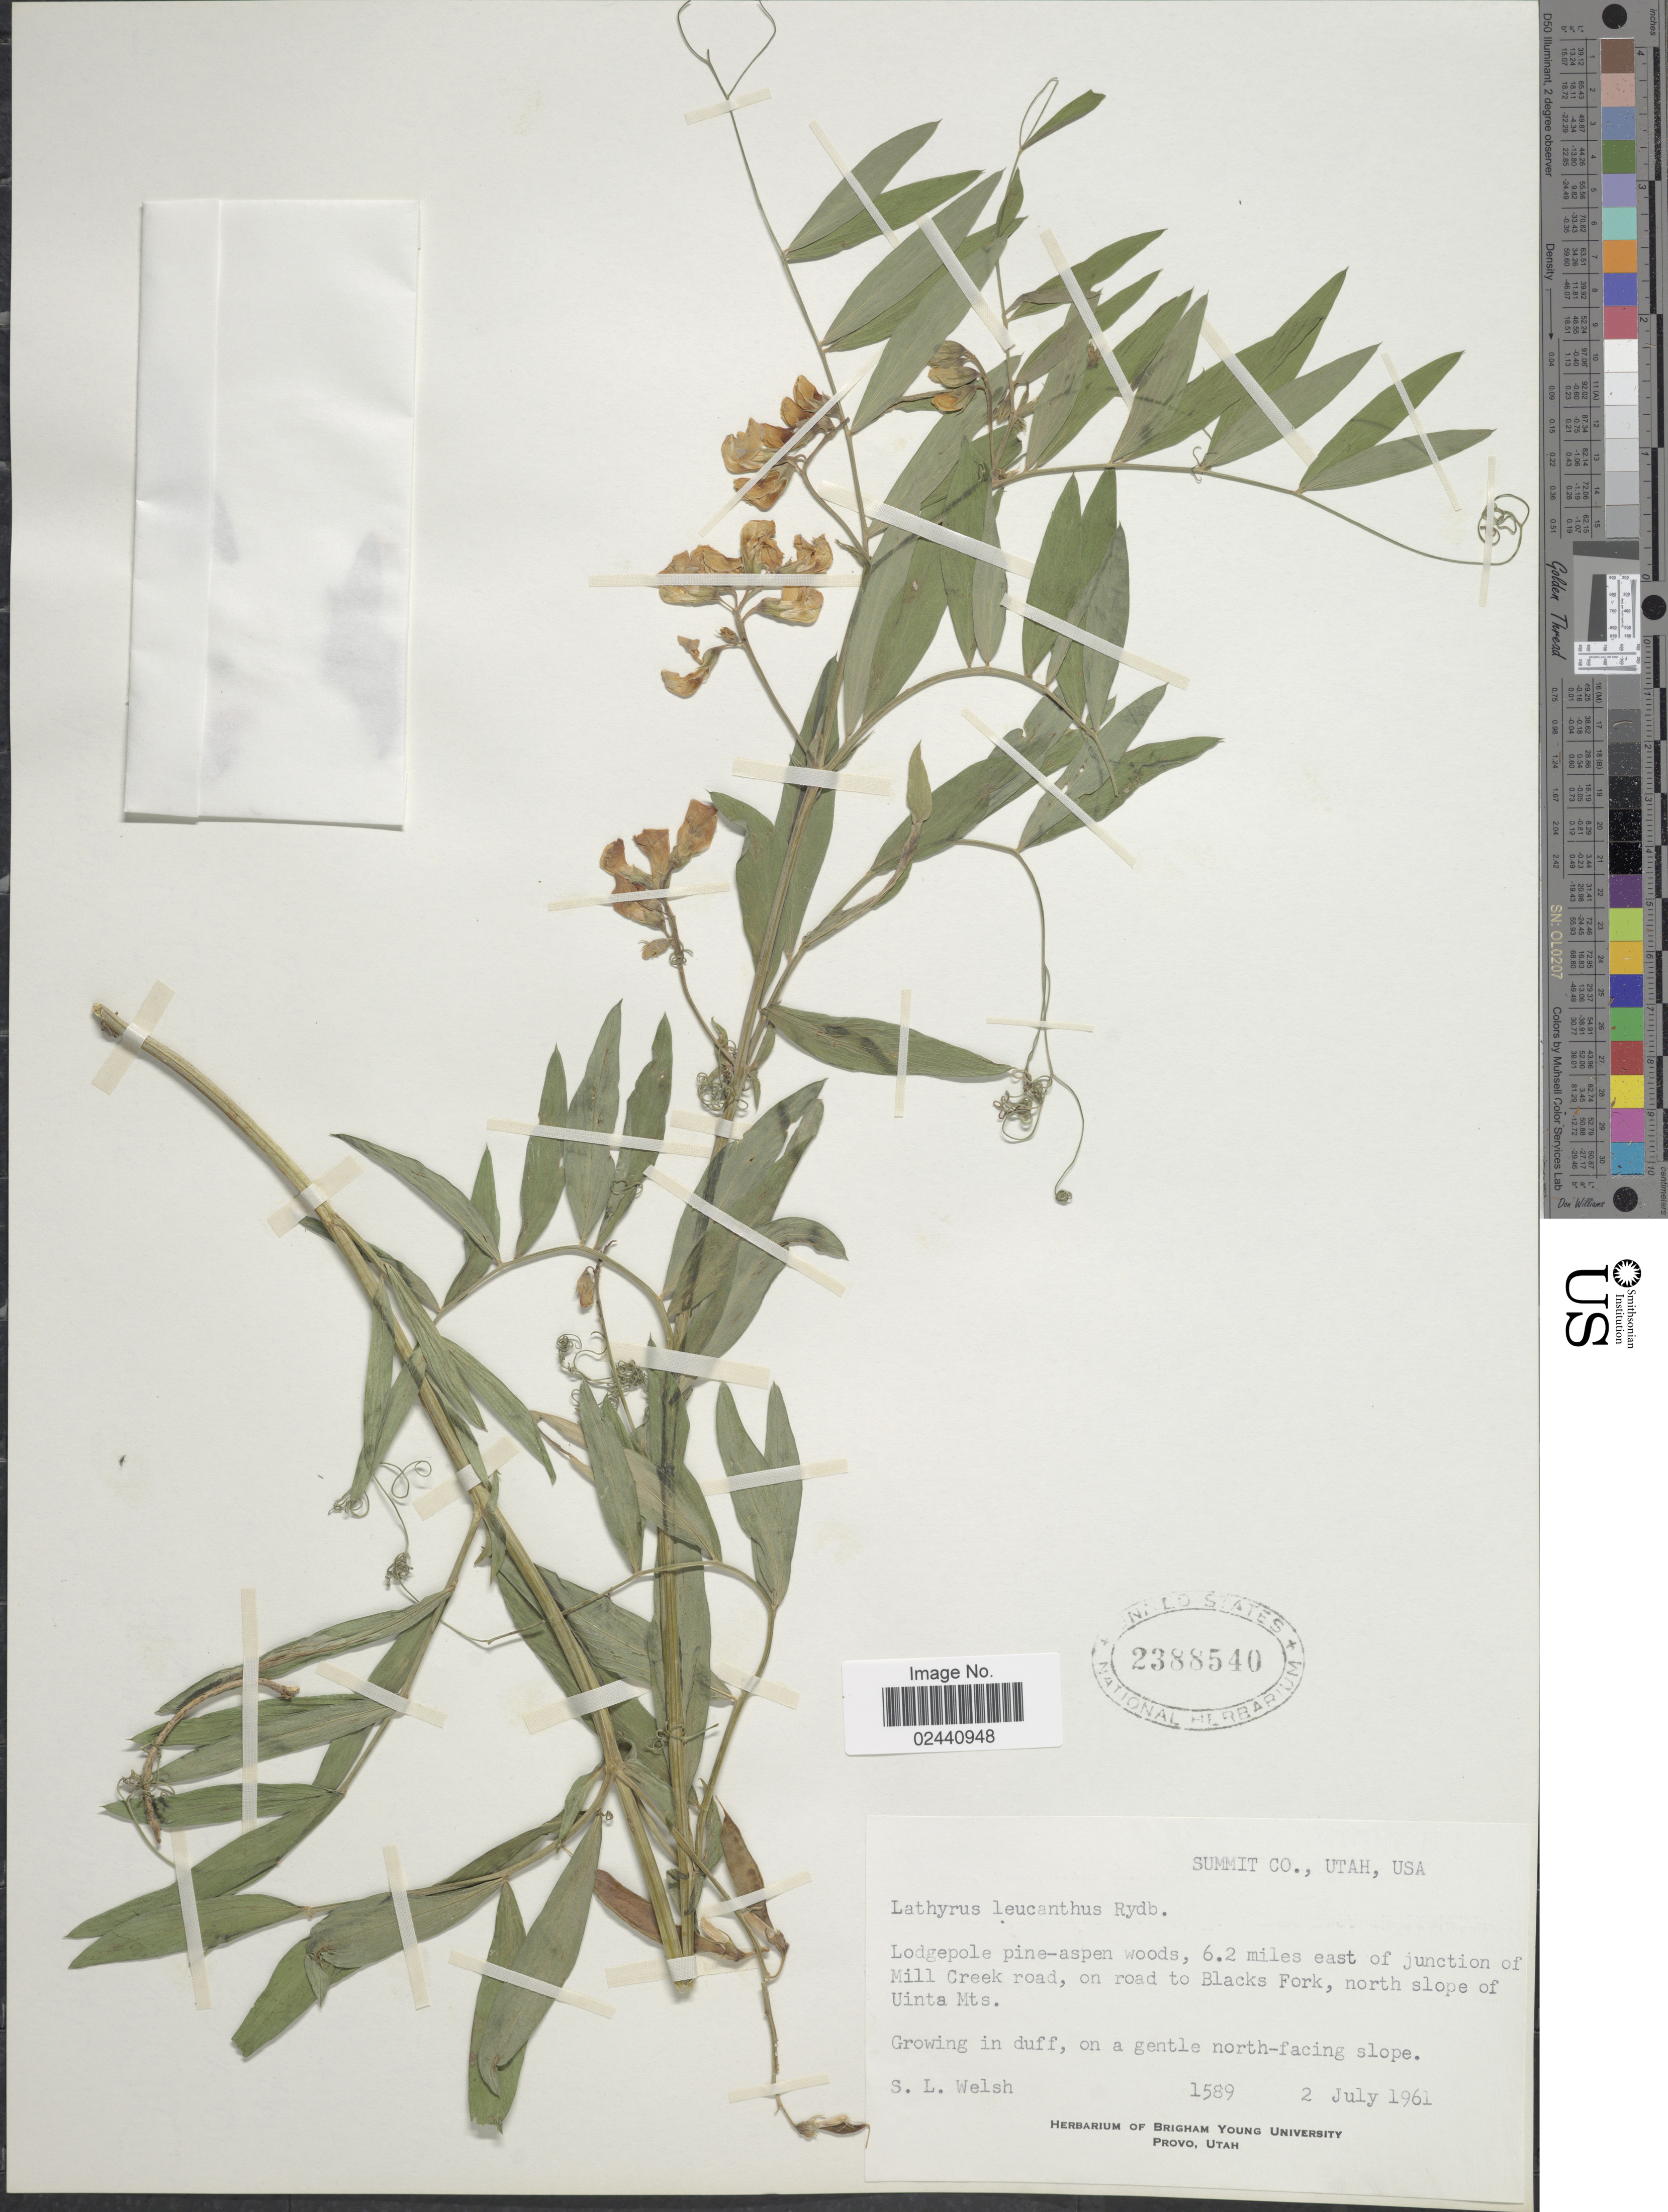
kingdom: Plantae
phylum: Tracheophyta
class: Magnoliopsida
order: Fabales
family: Fabaceae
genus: Lathyrus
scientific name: Lathyrus leucanthus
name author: Rydb.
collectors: S. Welsh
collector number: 1589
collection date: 1961-07-02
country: United States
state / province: Utah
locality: Summit Co., 6.2 miles east of junction of Mill Creek road, on road to Blacks Forks, north slope of Uinta Mts.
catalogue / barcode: US 2388540